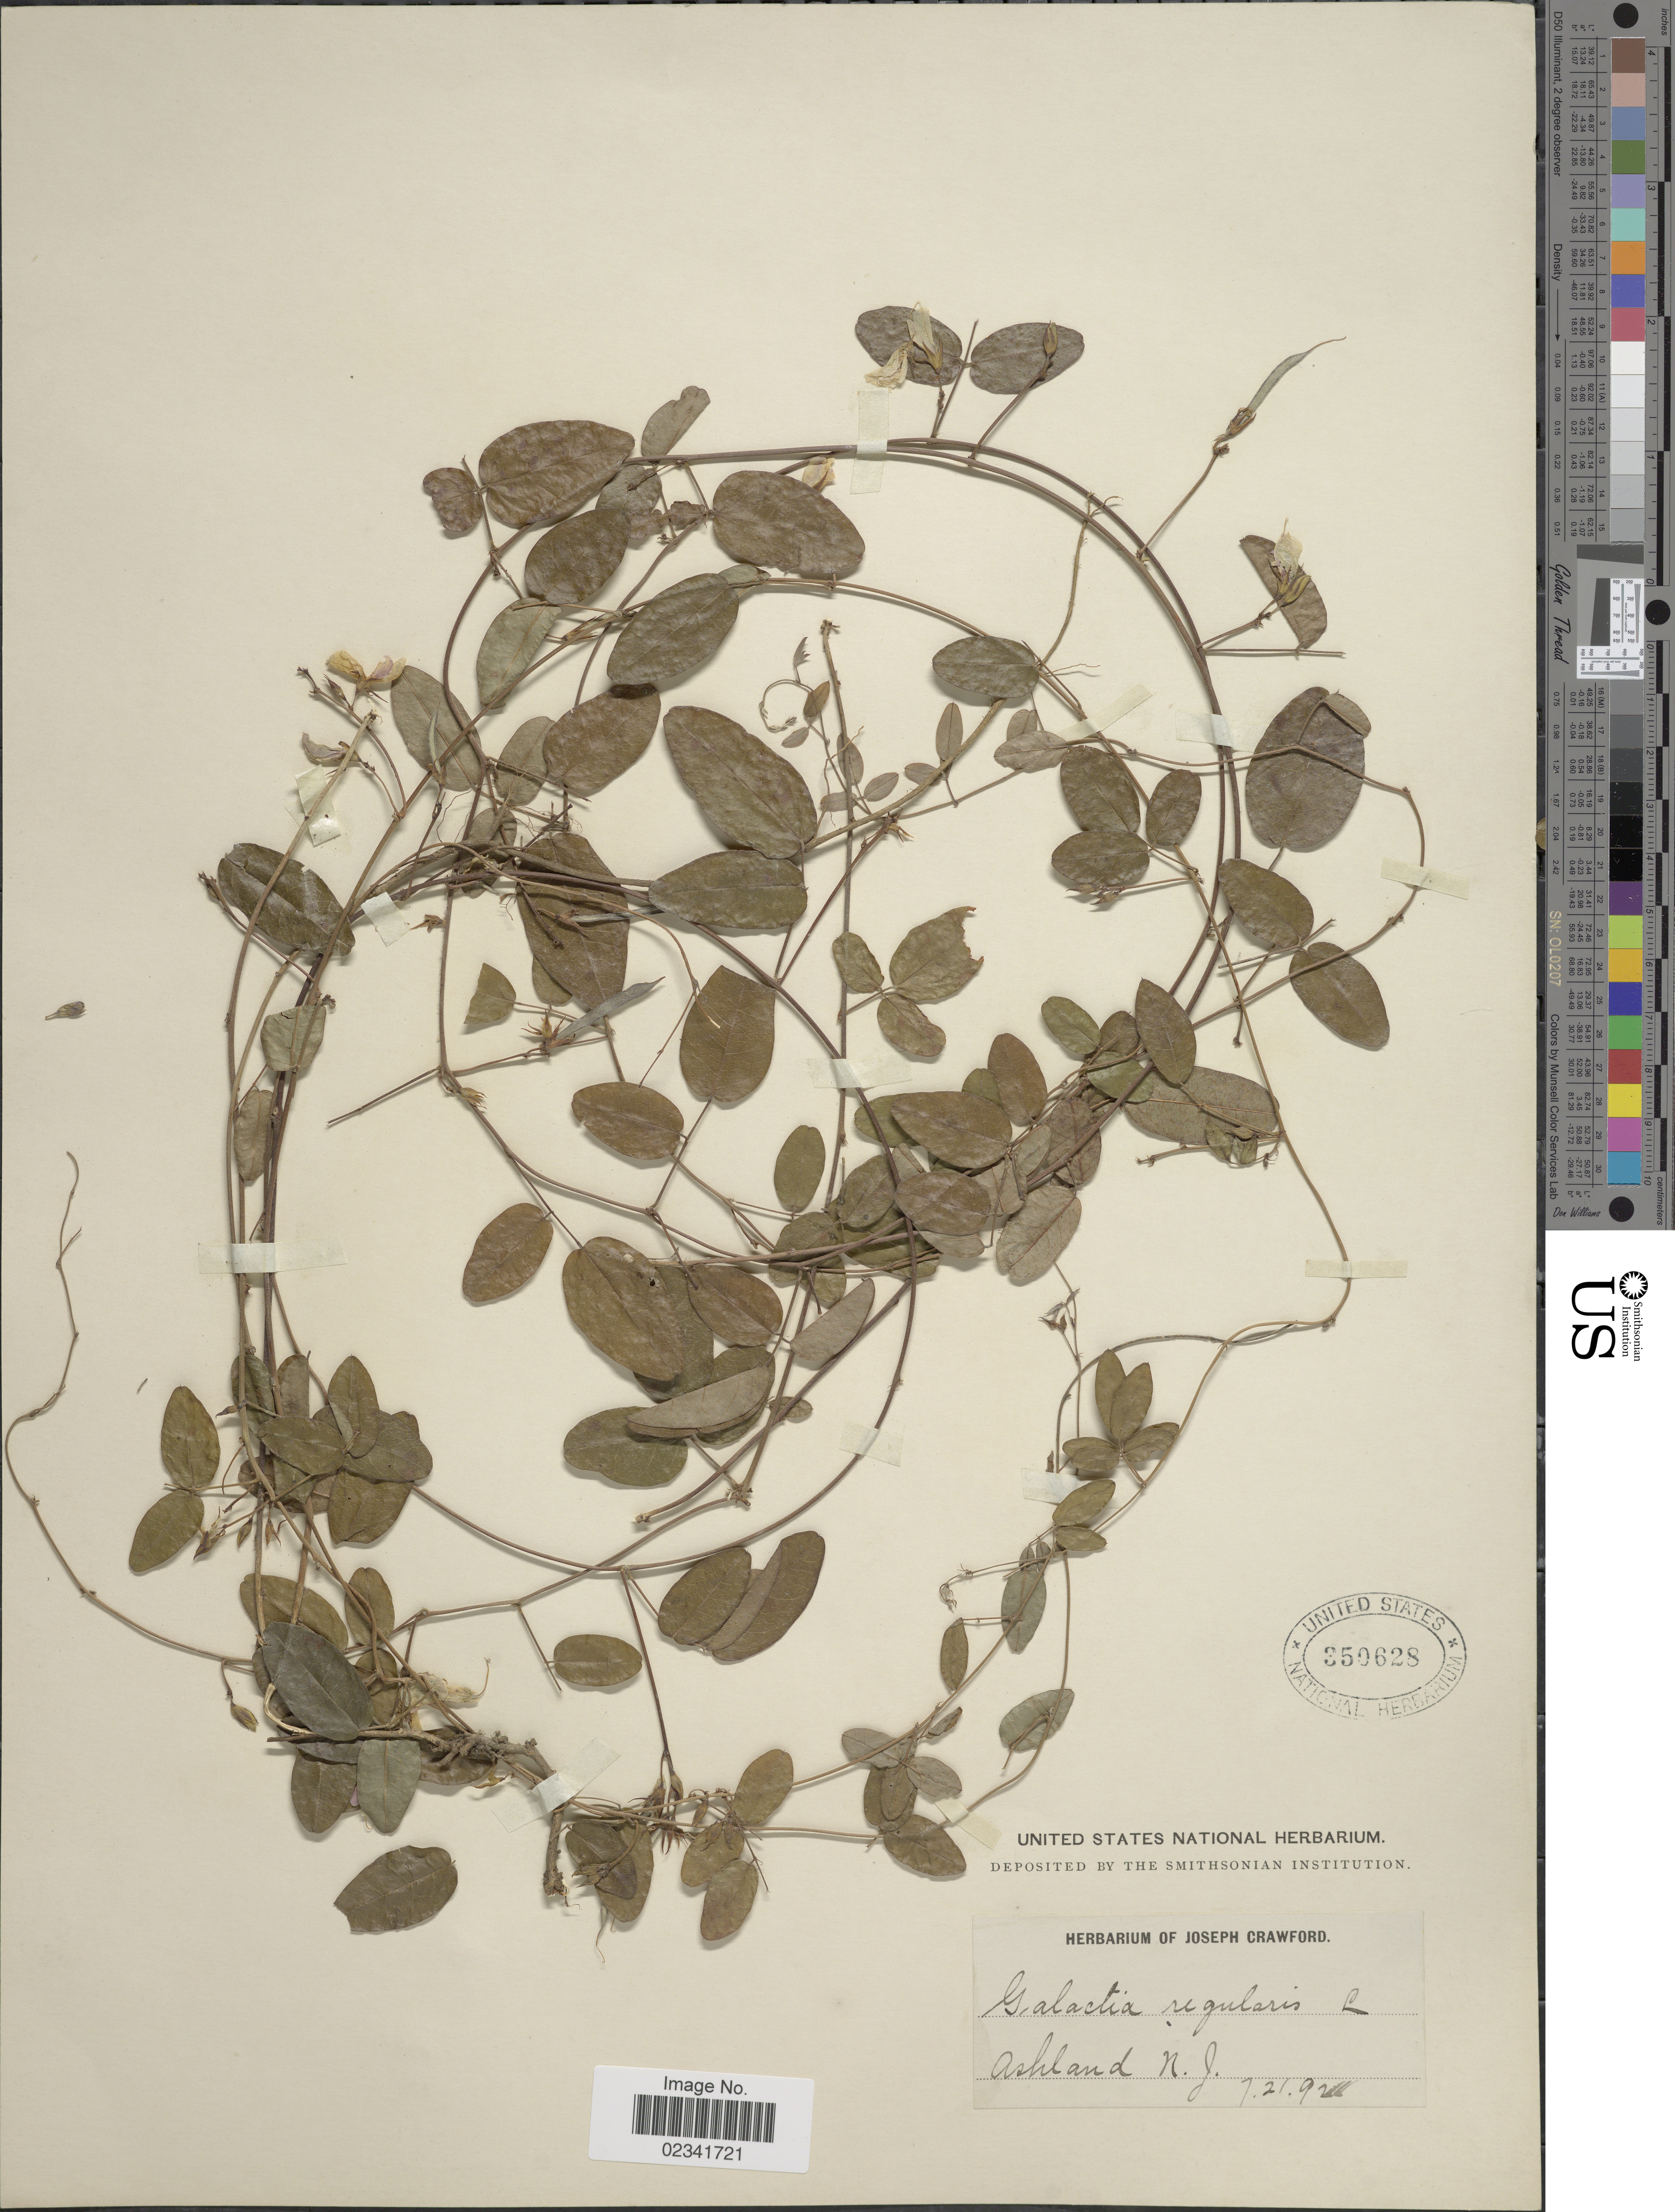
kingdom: Plantae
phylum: Tracheophyta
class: Magnoliopsida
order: Fabales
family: Fabaceae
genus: Galactia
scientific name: Galactia regularis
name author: (L.) Britton, Stearns & Poggenb.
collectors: ex herb. Joseph Crawford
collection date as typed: Transcribed d/m/y: 21/7/92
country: United States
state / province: New Jersey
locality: Ashland, N.J.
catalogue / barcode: US 350628